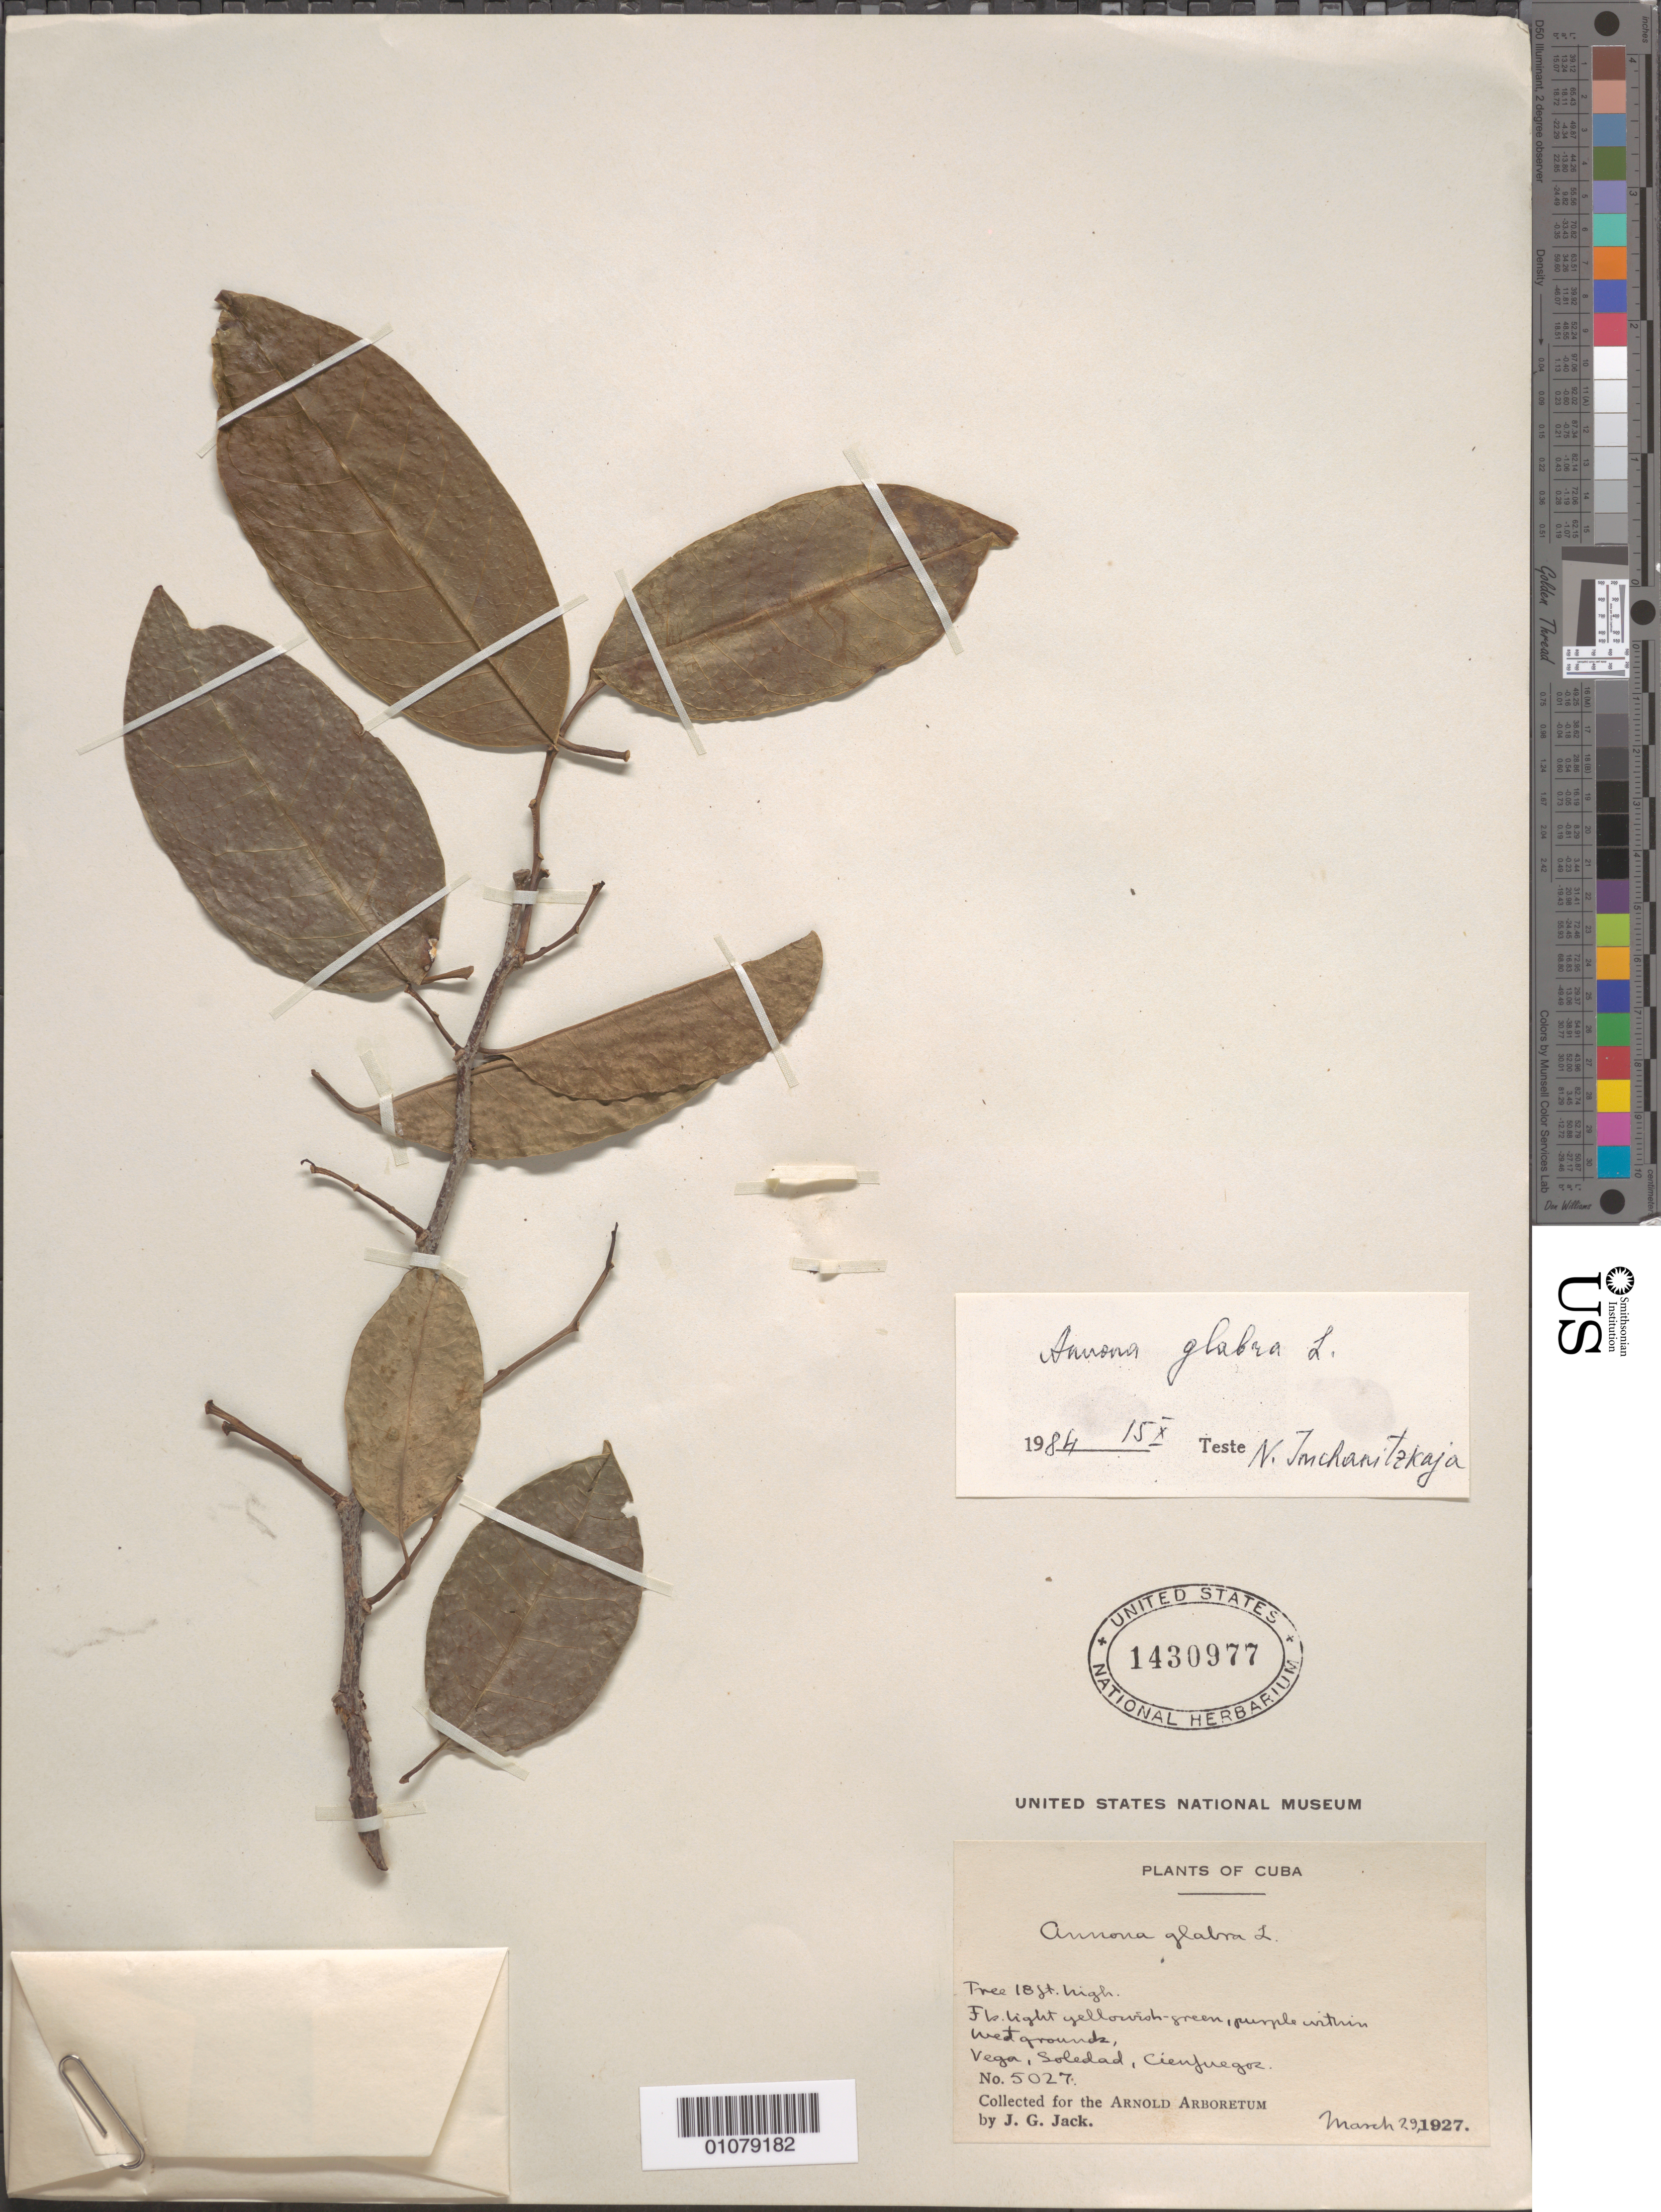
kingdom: Plantae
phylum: Tracheophyta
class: Magnoliopsida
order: Magnoliales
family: Annonaceae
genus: Annona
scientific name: Annona glabra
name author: L.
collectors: J. G. Jack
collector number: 5027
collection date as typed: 29 Mar 1927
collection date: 1927-03-29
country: Cuba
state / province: Cienfuegos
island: Cuba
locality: Vega, Soledad, Cienfuegos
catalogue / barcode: US 1430977